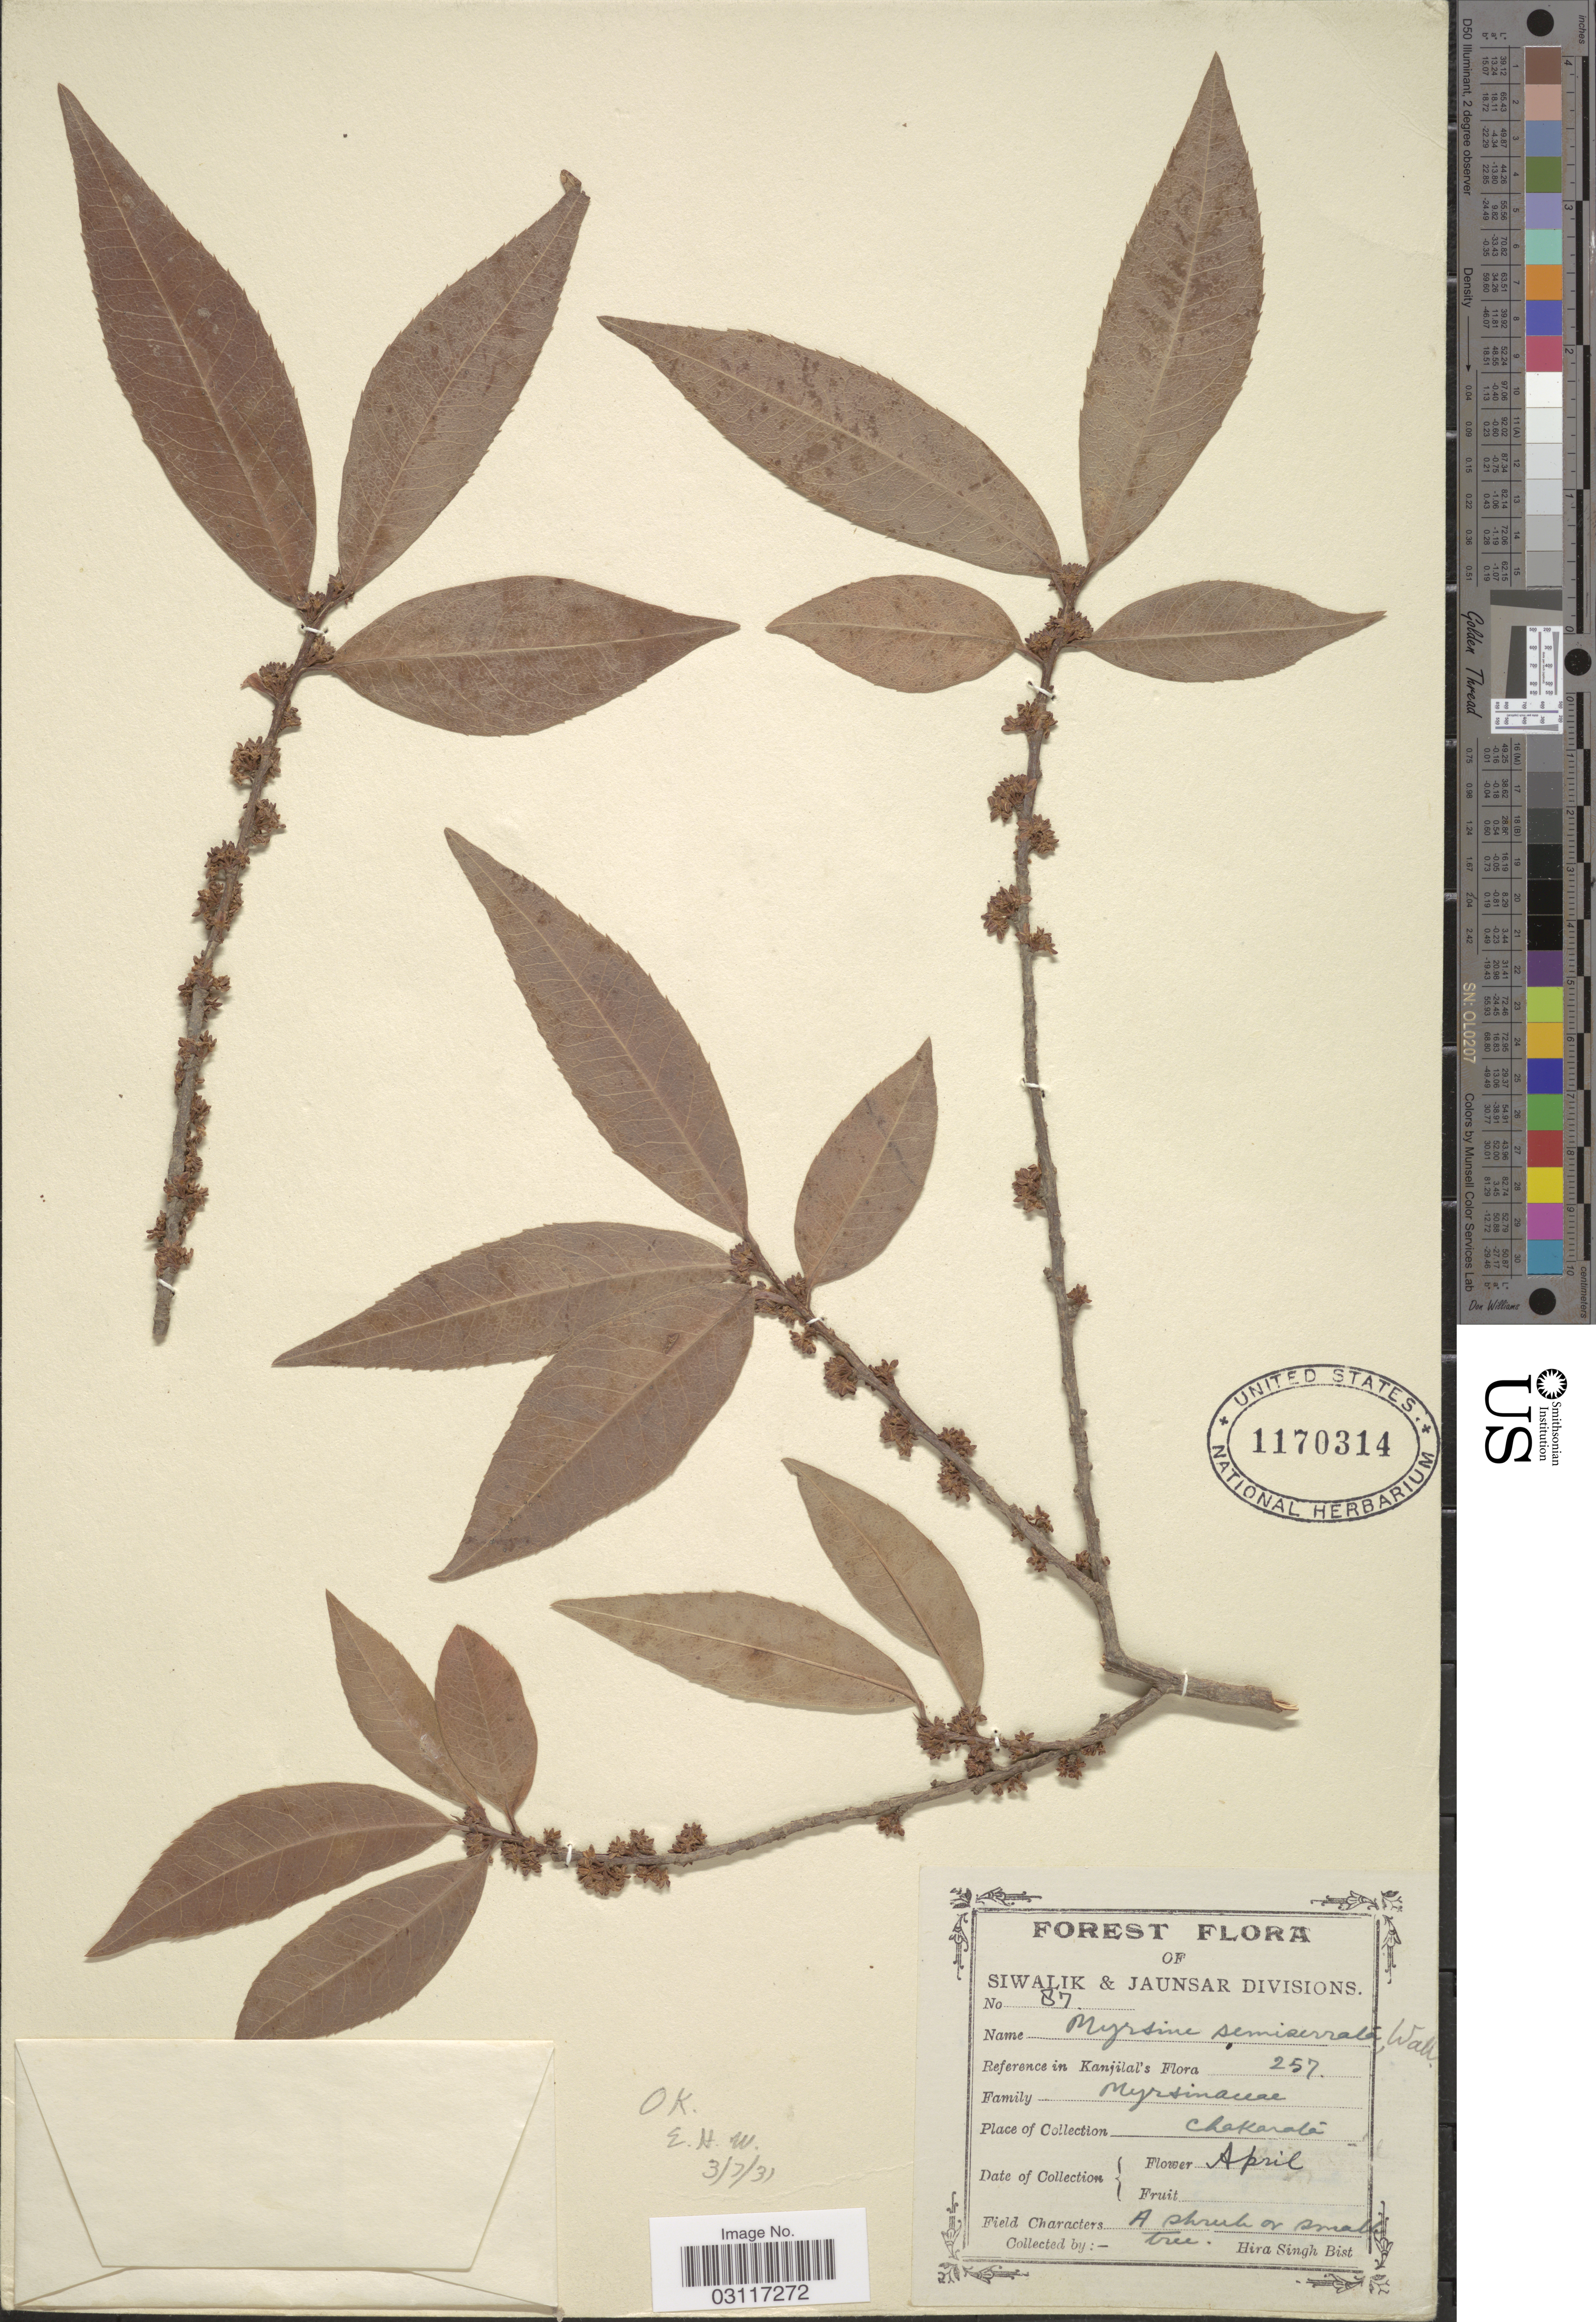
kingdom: Plantae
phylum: Tracheophyta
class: Magnoliopsida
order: Ericales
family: Primulaceae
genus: Myrsine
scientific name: Myrsine semiserrata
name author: Wall.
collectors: H. Bist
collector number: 87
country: India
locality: Siwalik & Jaunsar Divisions. Chakaratá.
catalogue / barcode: US 1170314